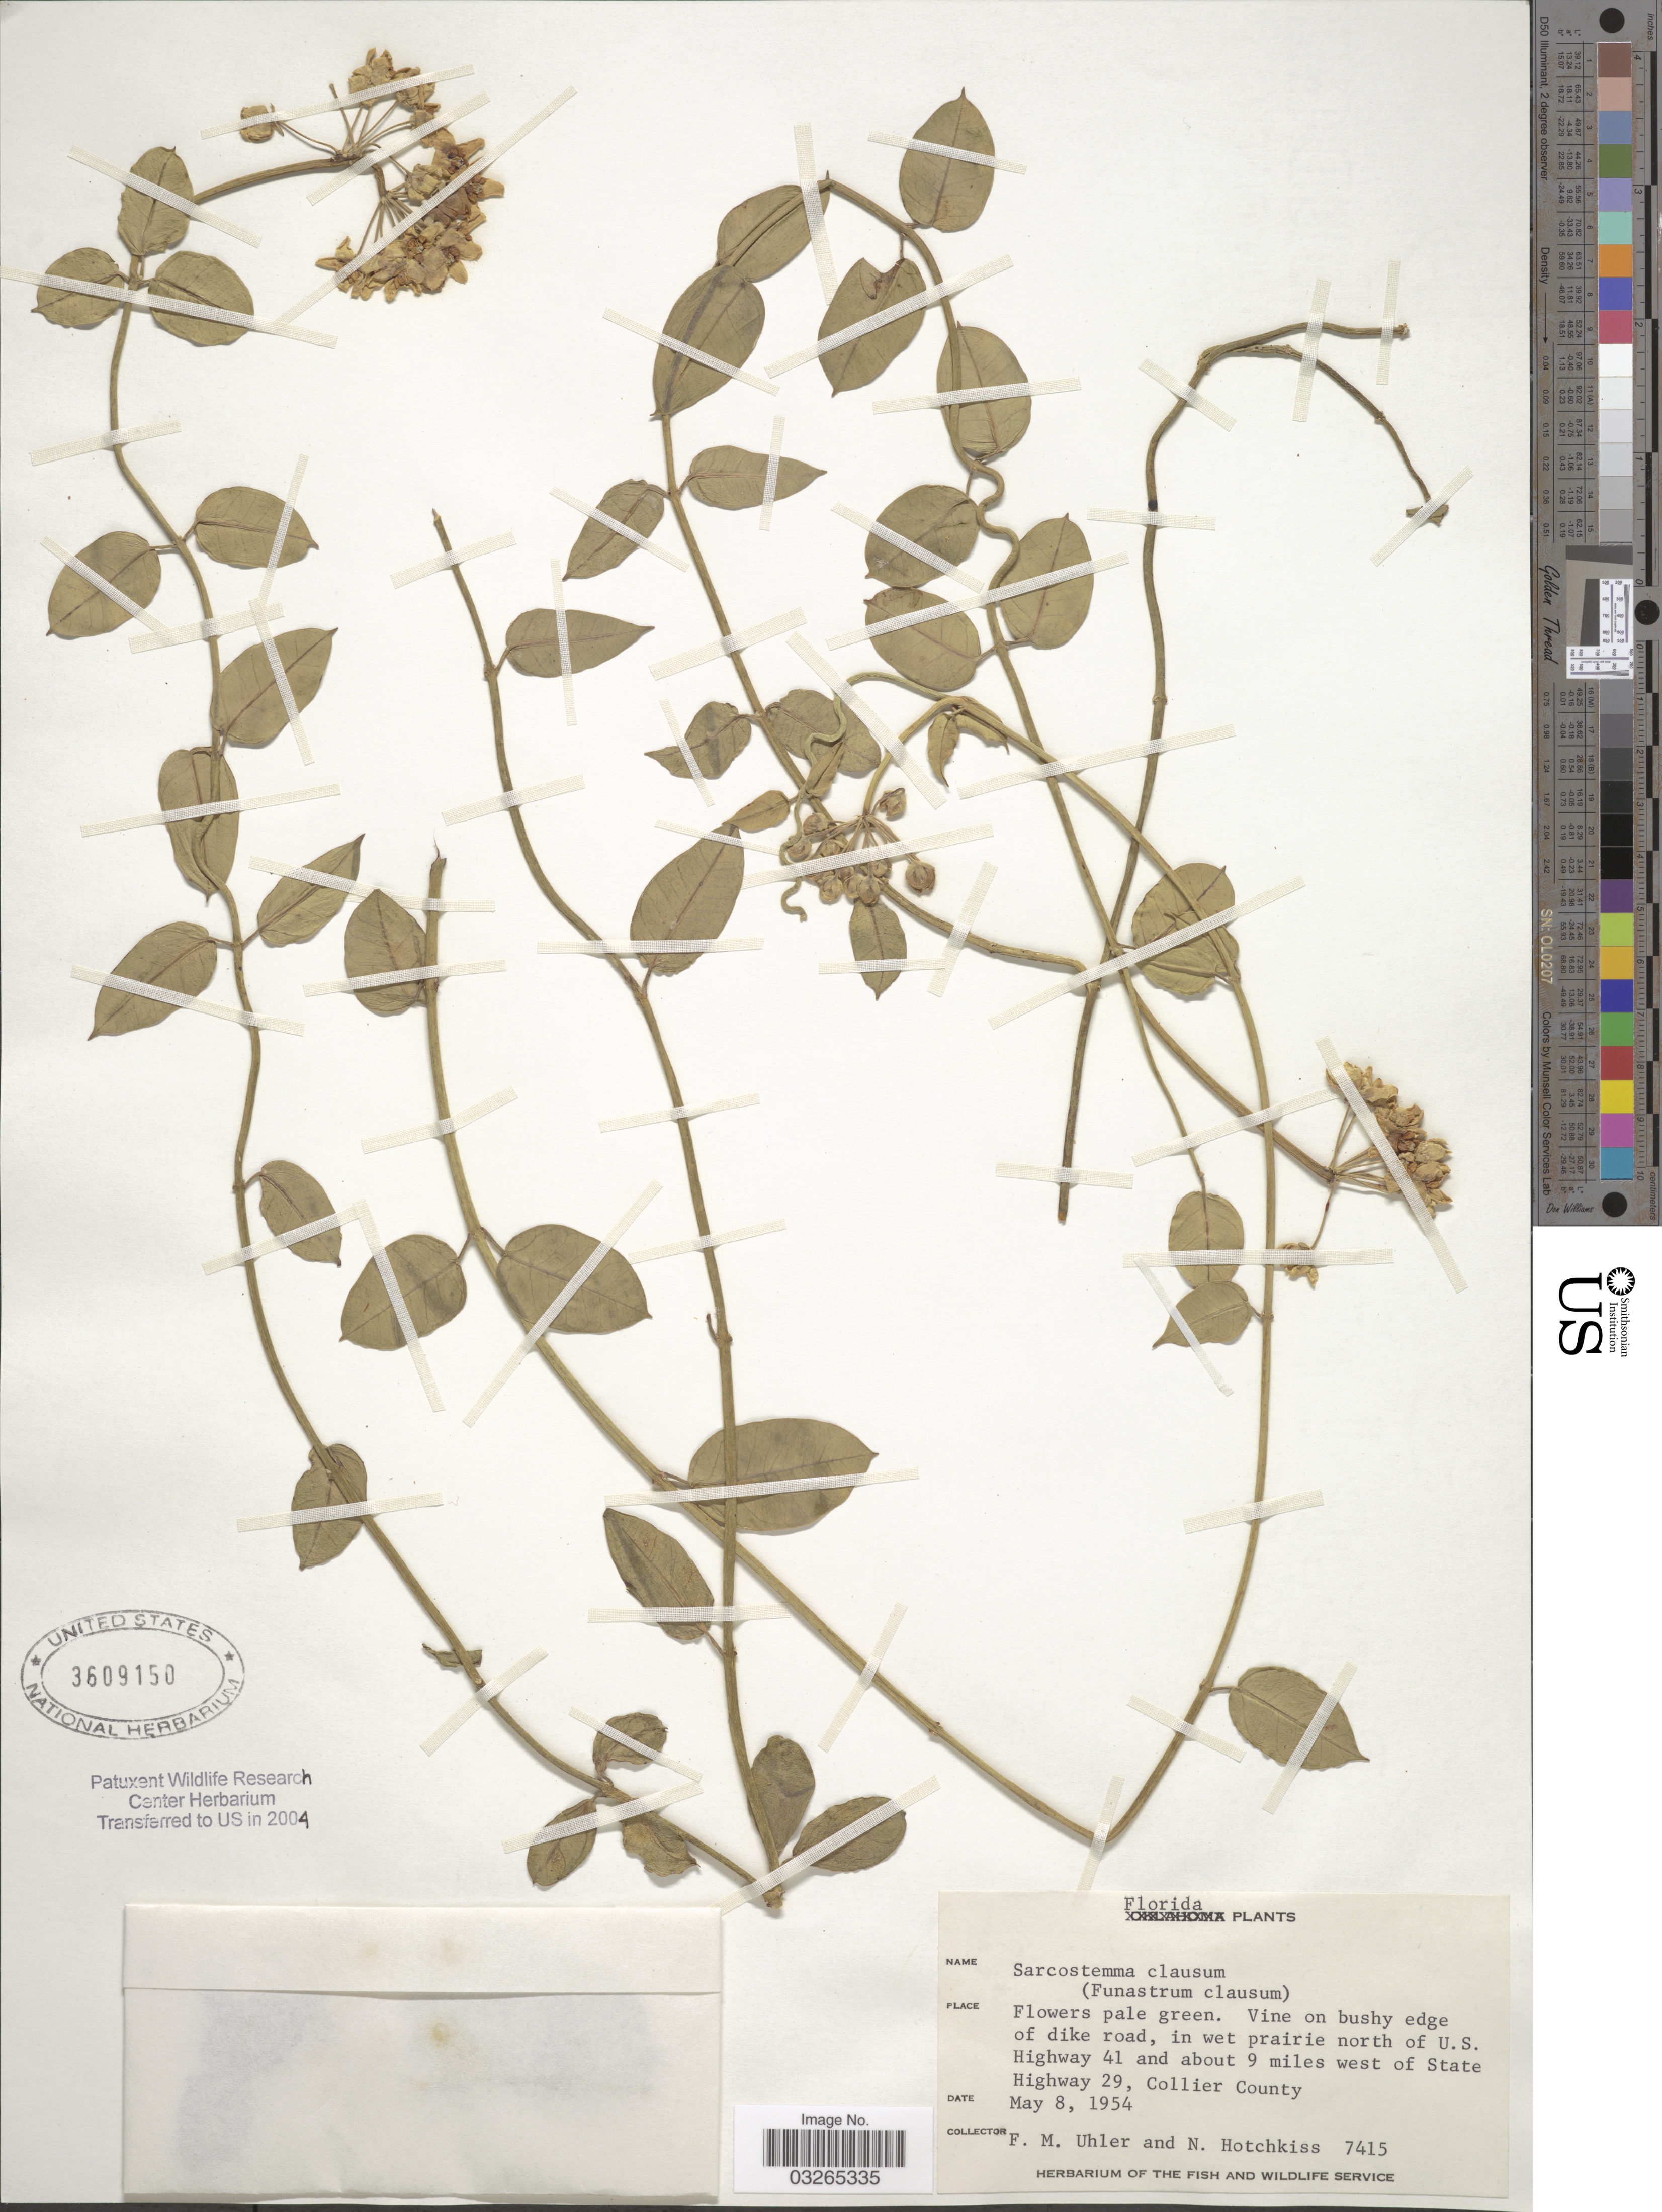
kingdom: Plantae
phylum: Tracheophyta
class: Magnoliopsida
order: Gentianales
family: Apocynaceae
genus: Sarcostemma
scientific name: Sarcostemma clausum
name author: (Jacq.) Schult.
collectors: F. M. Uhler & N. Hotchkiss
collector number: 7415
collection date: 1954-05-08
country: United States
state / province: Florida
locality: Vine on bushy edge of dike road, in wet prairie north of U.S. Highway 41 and about 9 miles west of State Highway 29, Collier County.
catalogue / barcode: US 3609150